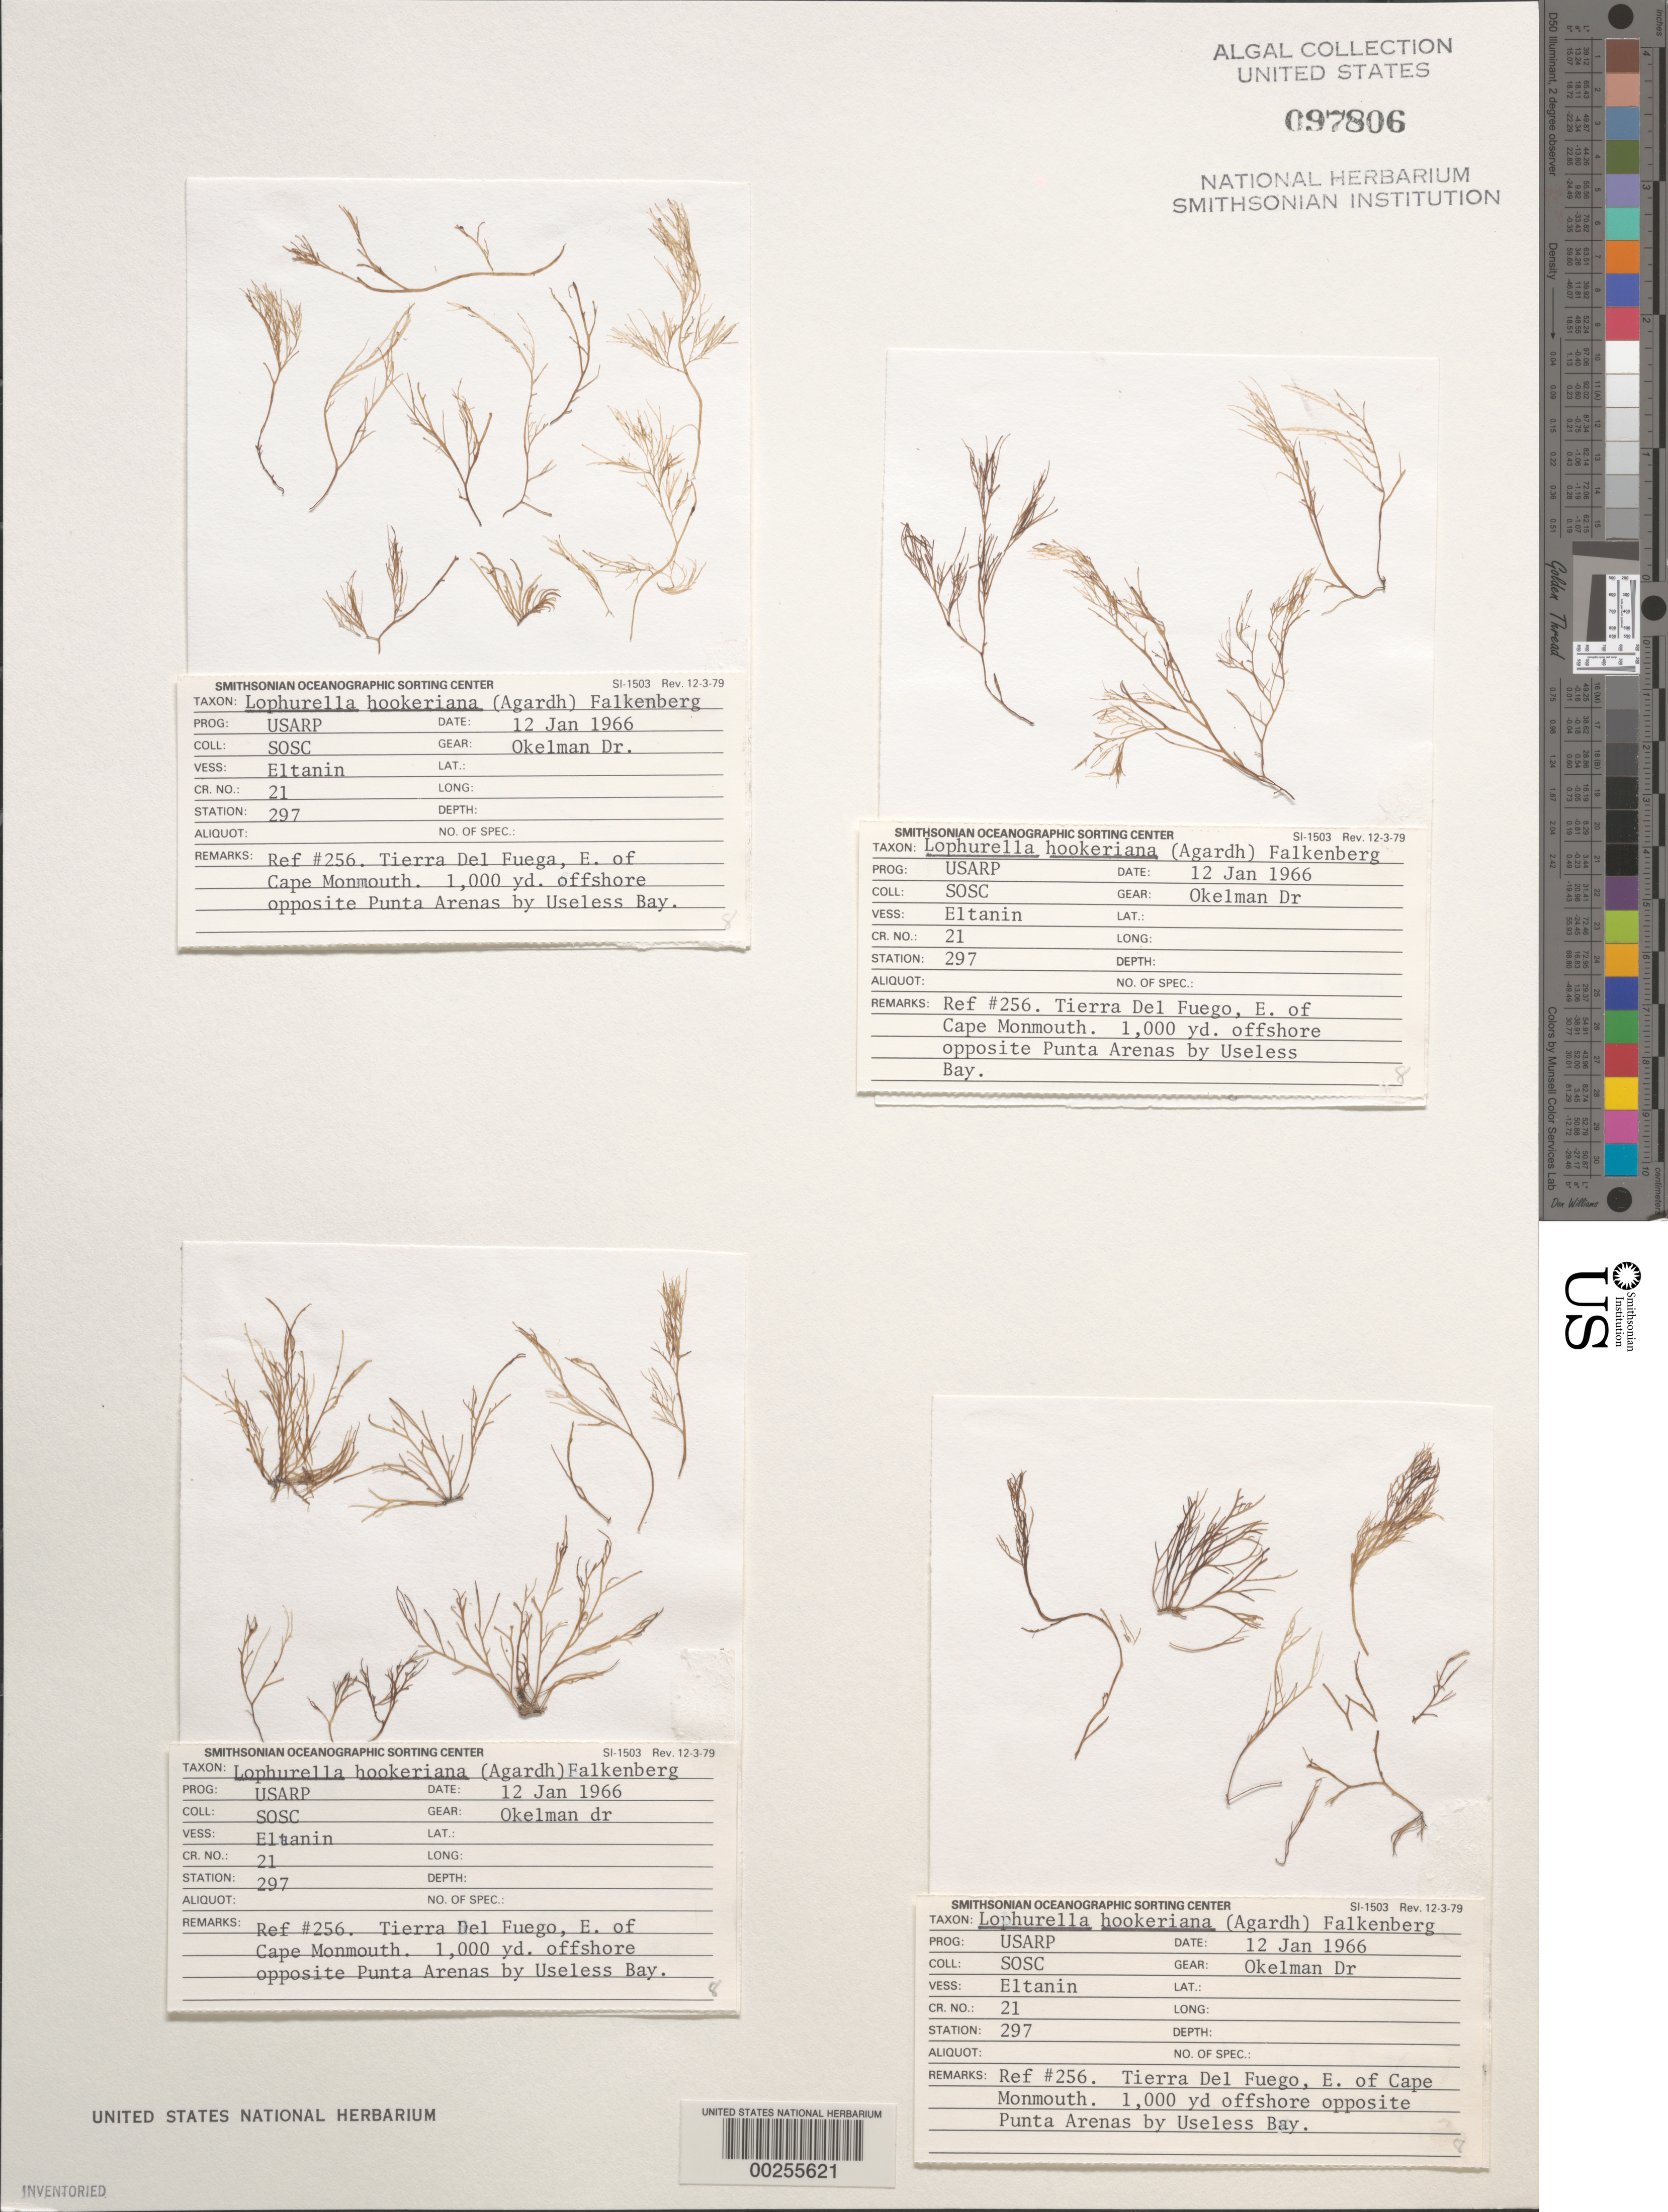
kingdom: Plantae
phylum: Rhodophyta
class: Florideophyceae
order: Ceramiales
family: Rhodomelaceae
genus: Lophurella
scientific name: Lophurella hookeriana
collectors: SOSC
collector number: Station 297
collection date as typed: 12 Jan 1966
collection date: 1966-01-12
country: Chile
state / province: Magallanes y de la Antártica Chilena (XII)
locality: Tierra del Fuego, east of Cape Monmouth, opposite Punta Arenas by Useless Bay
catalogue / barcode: US 97806